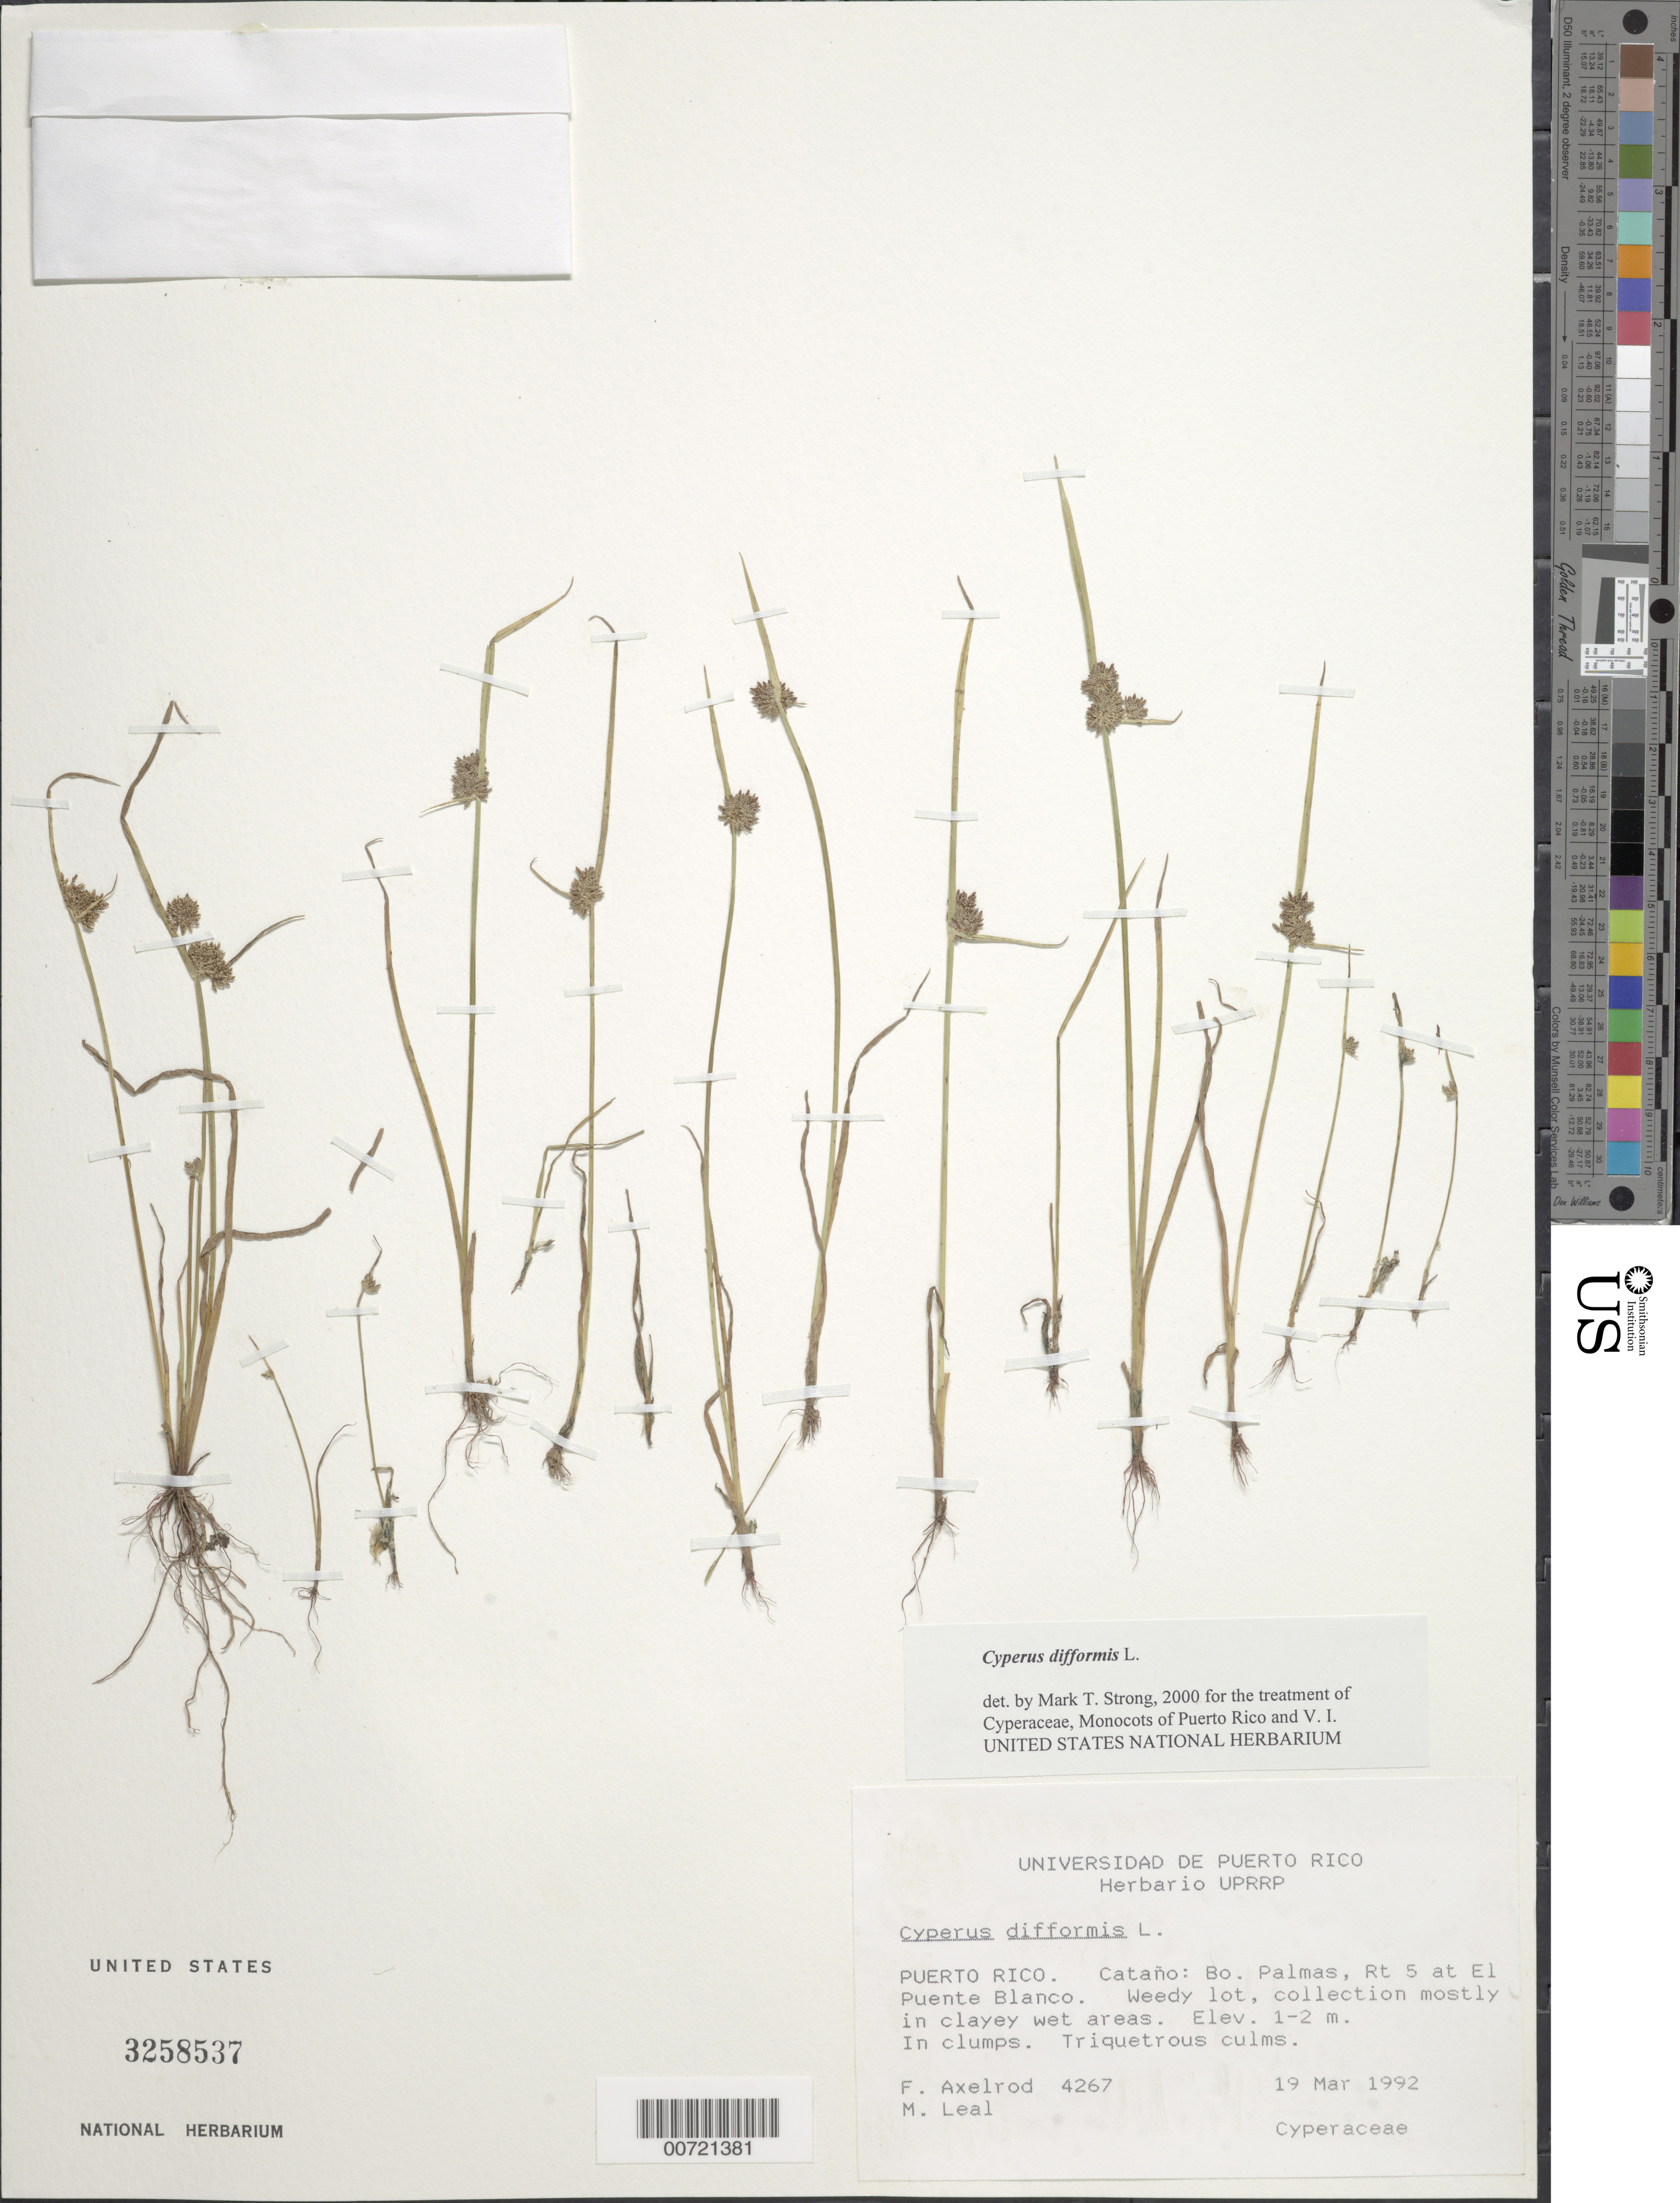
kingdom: Plantae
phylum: Tracheophyta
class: Liliopsida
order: Poales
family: Cyperaceae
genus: Cyperus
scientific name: Cyperus difformis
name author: L.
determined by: Strong, M. T., (US), Smithsonian Institution - National Museum of Natural History (UNITED STATES)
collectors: F. S. Axelrod & M. E. Leal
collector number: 4267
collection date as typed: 19 Mar 1992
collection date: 1992-03-19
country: Puerto Rico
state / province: Cataño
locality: Cataño: Bo. Palmas, Rt 5 at El Puente Blanco.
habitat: Weedy lot.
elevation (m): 1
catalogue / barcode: US 3258537